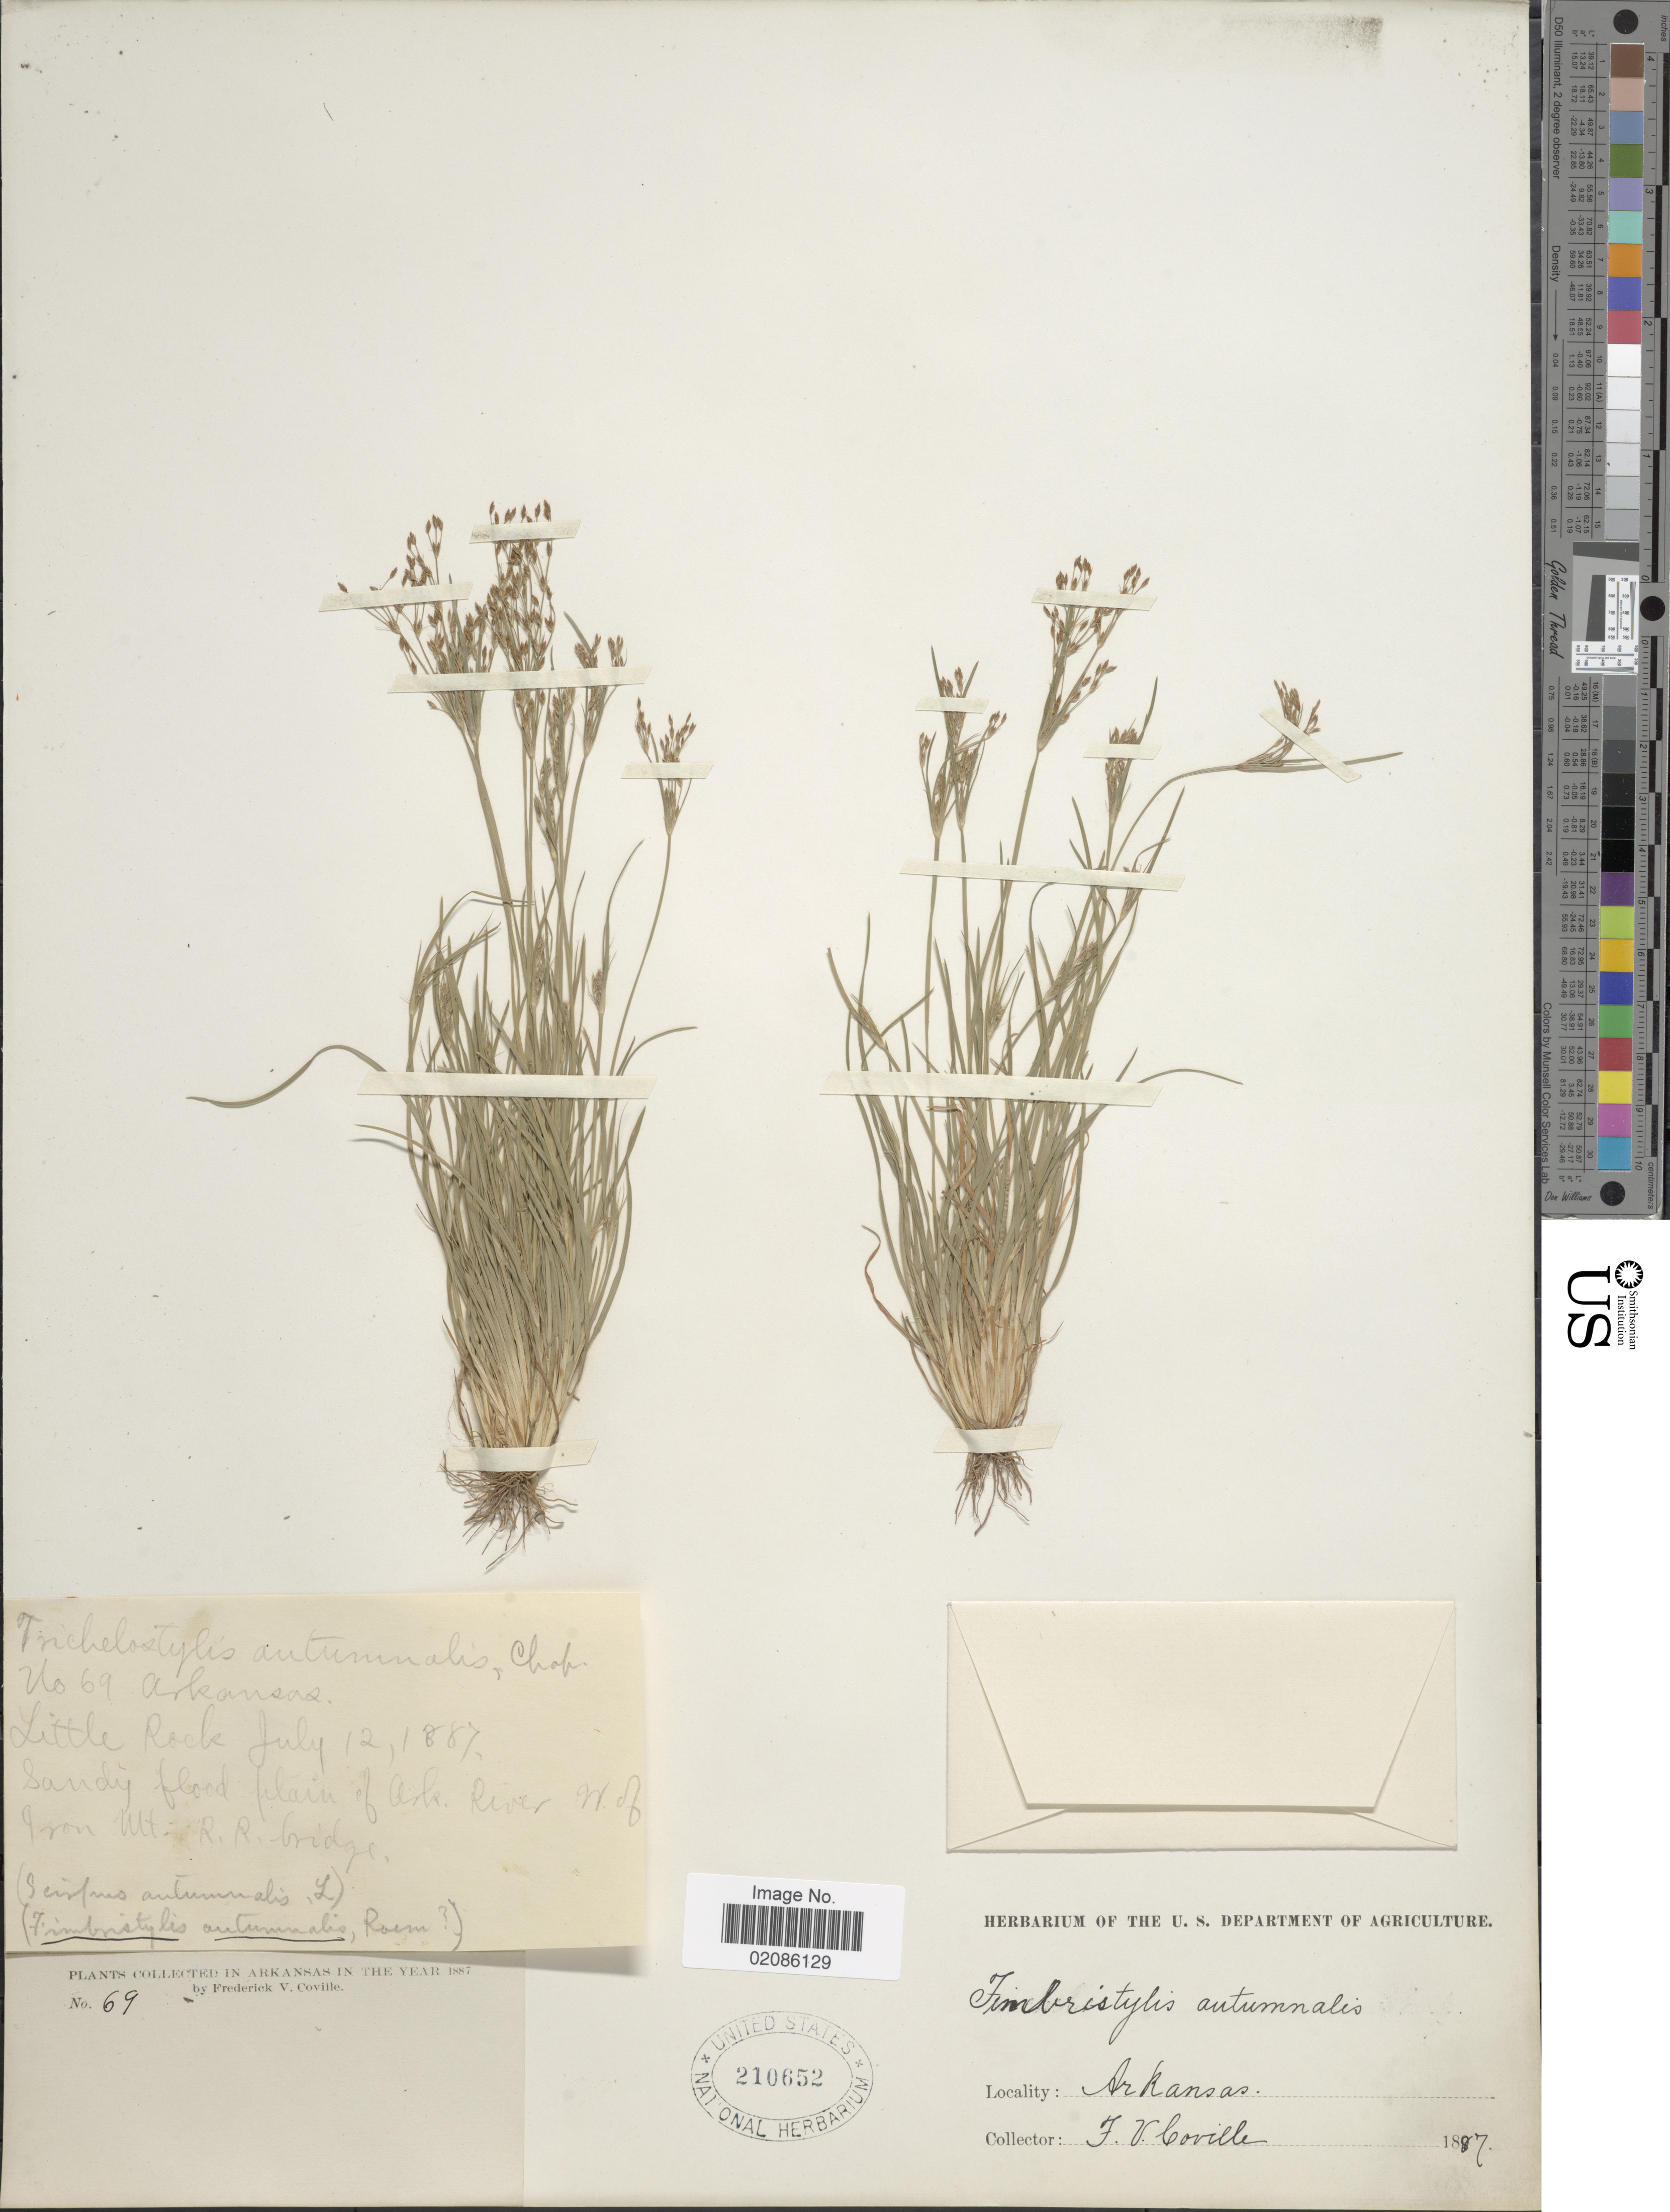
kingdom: Plantae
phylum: Tracheophyta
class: Liliopsida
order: Poales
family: Cyperaceae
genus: Fimbristylis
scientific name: Fimbristylis autumnalis (L.) Roem. & Schult.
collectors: F. V. Coville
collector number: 69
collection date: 1887-07-12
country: United States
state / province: Arkansas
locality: Little Rock. Sandy flood plain of Ark. River W of from Mt. R.R. bridge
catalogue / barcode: US 210652